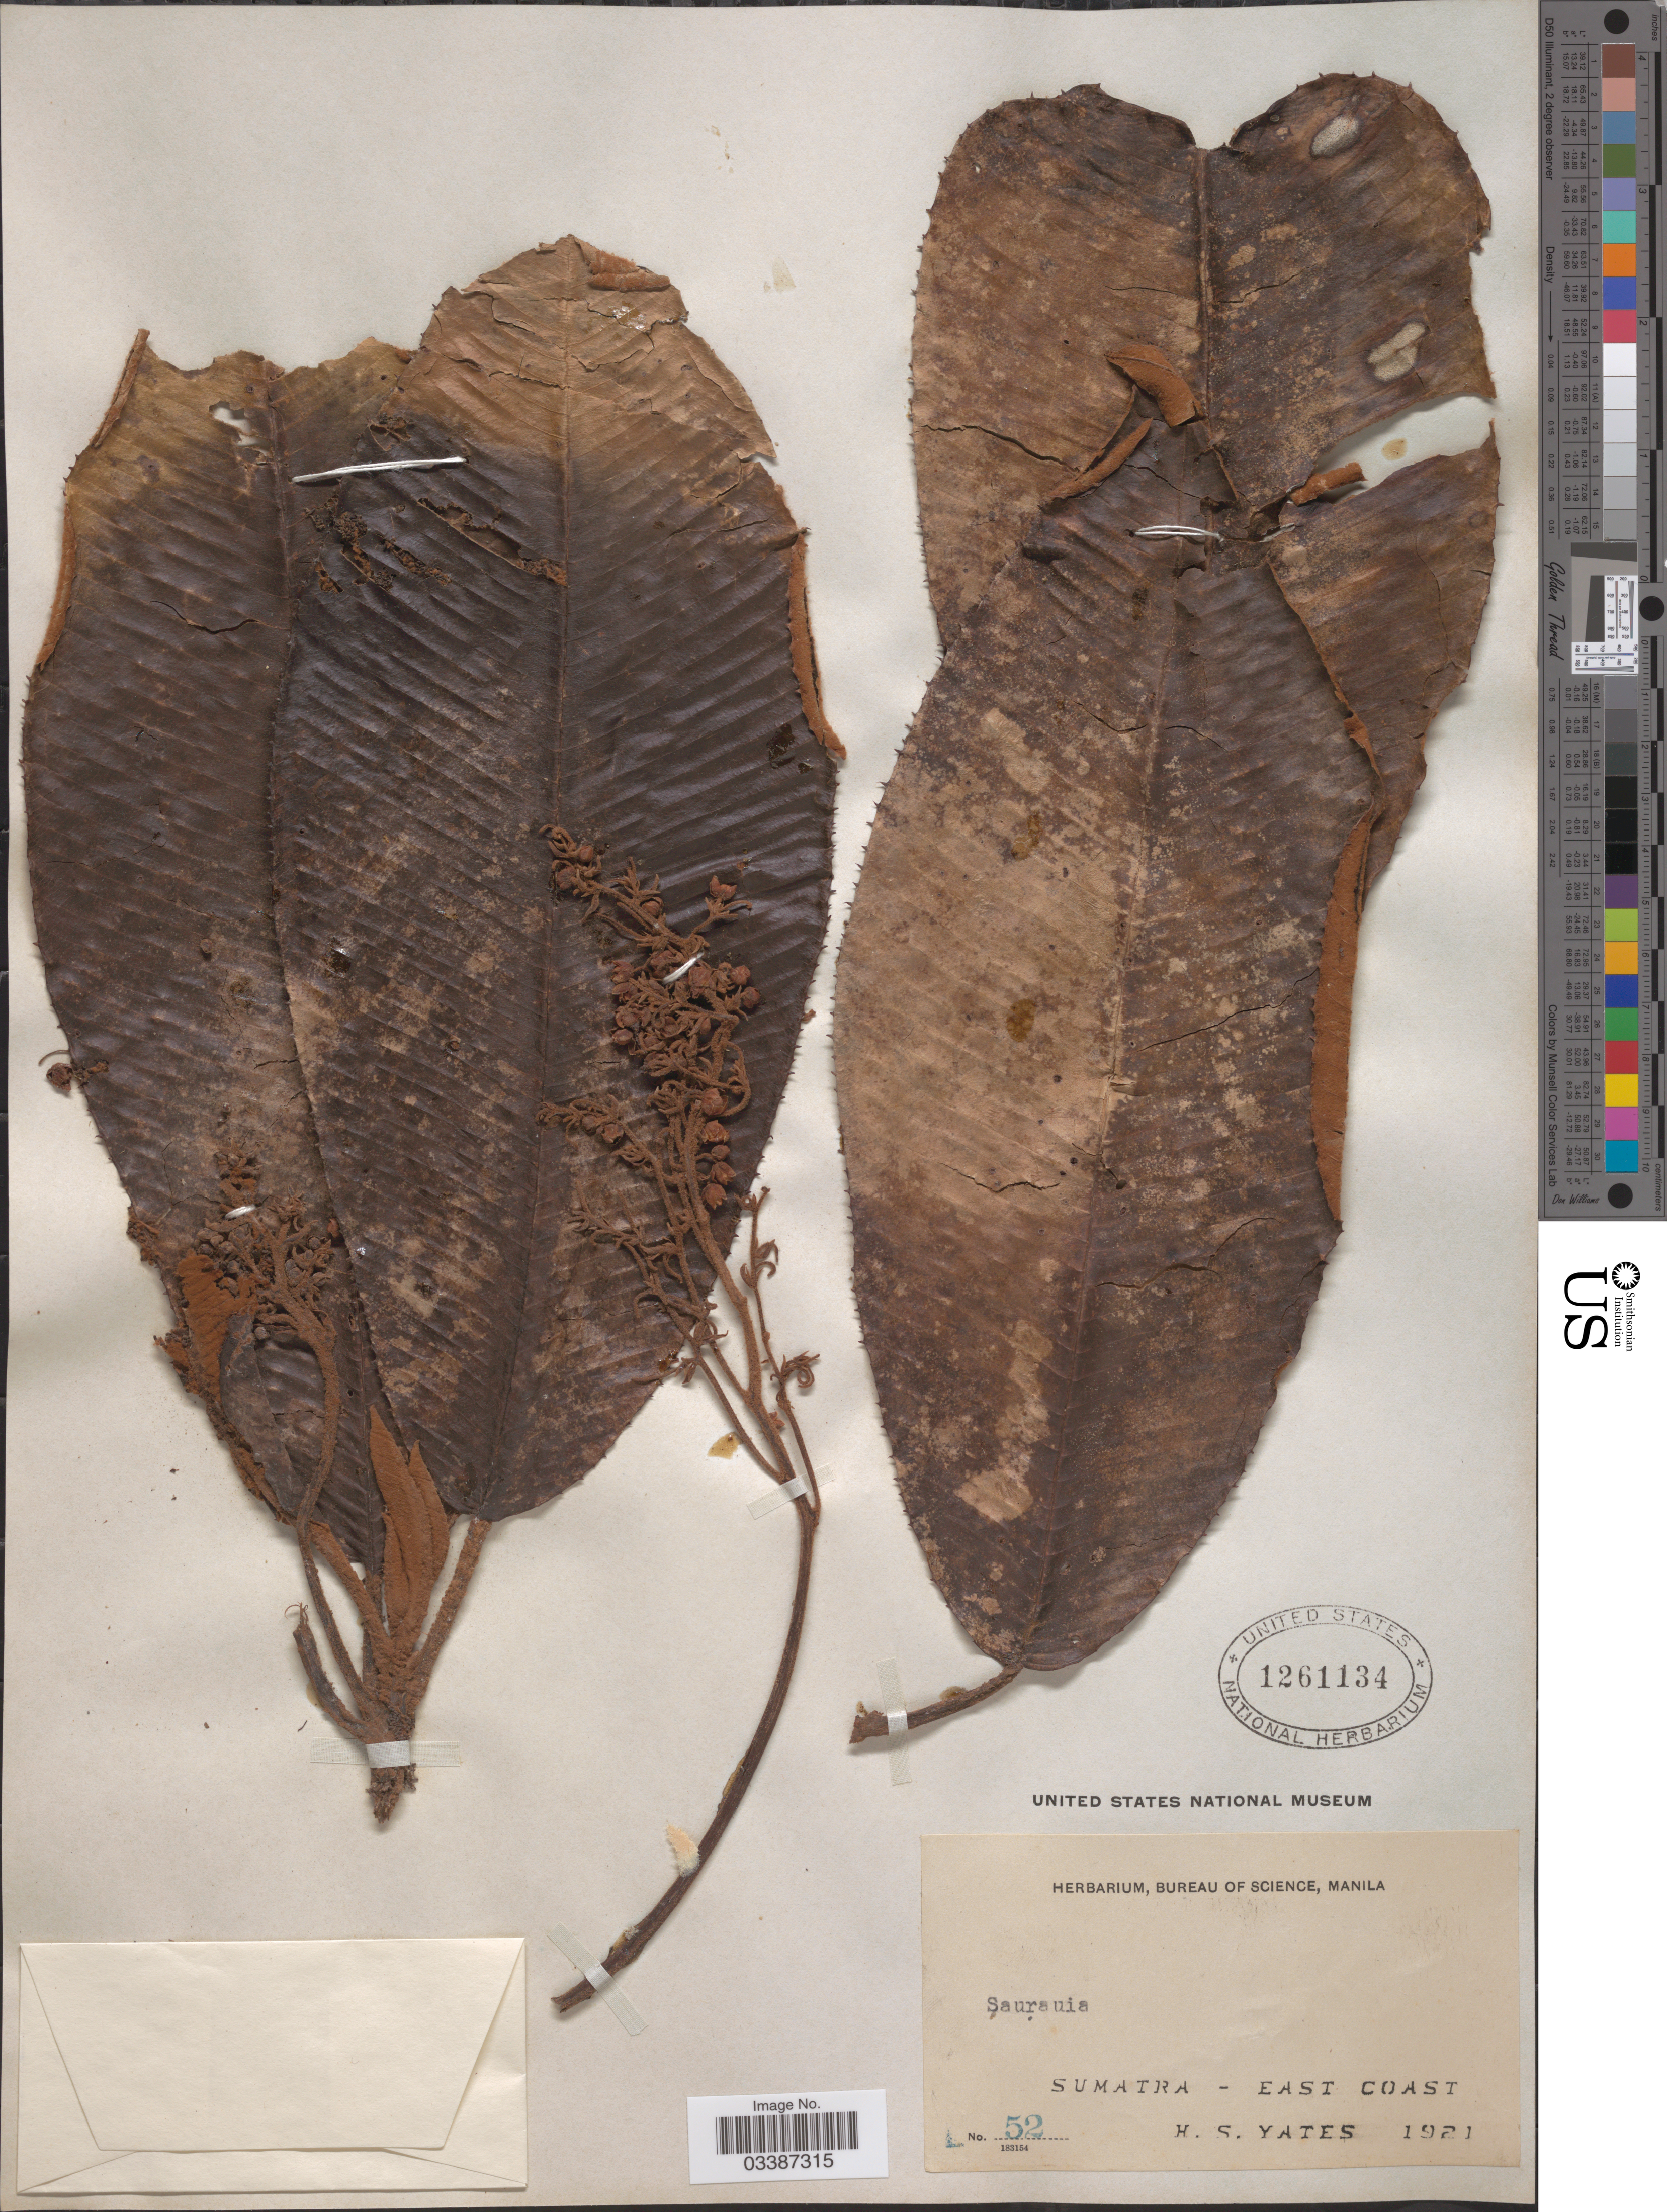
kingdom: Plantae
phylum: Tracheophyta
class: Magnoliopsida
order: Ericales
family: Actinidiaceae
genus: Saurauia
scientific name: Saurauia sp.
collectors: H. S. Yates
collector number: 52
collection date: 1921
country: Indonesia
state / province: Sumatra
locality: East Coast.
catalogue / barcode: US 1261134